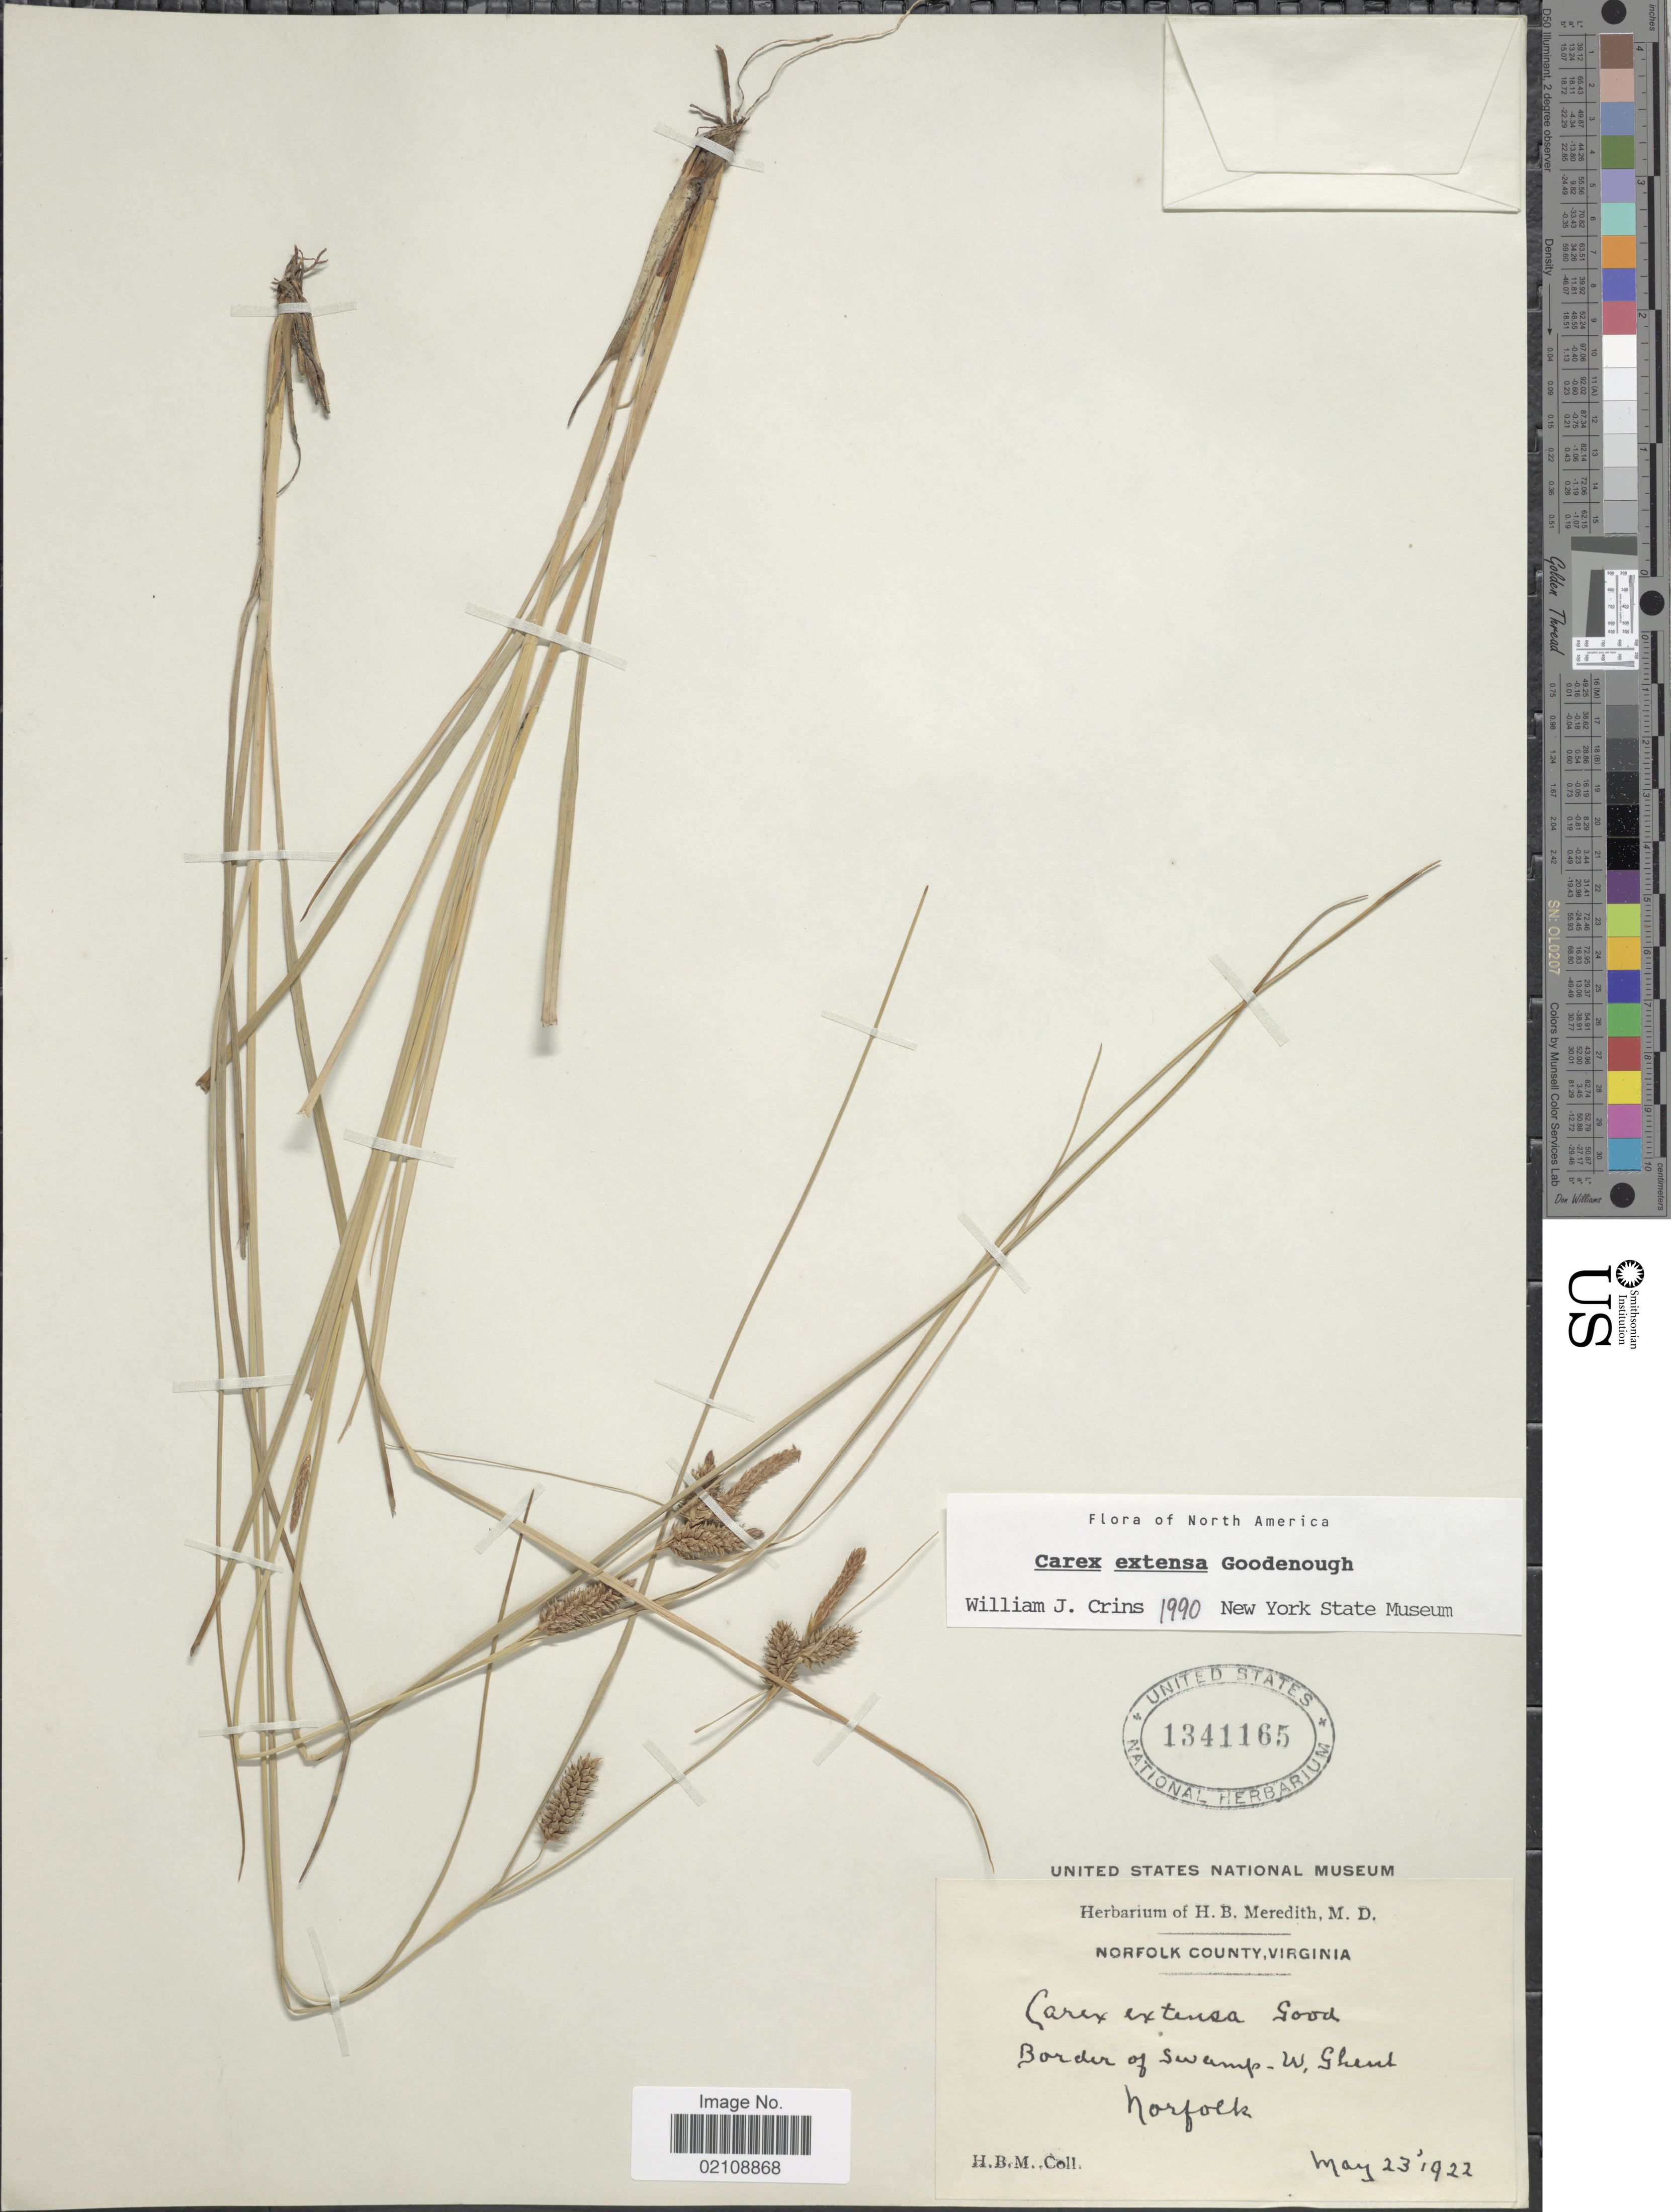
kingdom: Plantae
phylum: Tracheophyta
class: Liliopsida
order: Poales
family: Cyperaceae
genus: Carex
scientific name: Carex extensa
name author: Gooden.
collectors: H. Meredith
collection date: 1922-05-23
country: United States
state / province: Virginia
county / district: City of Norfolk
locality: Norfolk County, Border of swamp, W. Ghent, Norfolk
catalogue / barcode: US 1341165